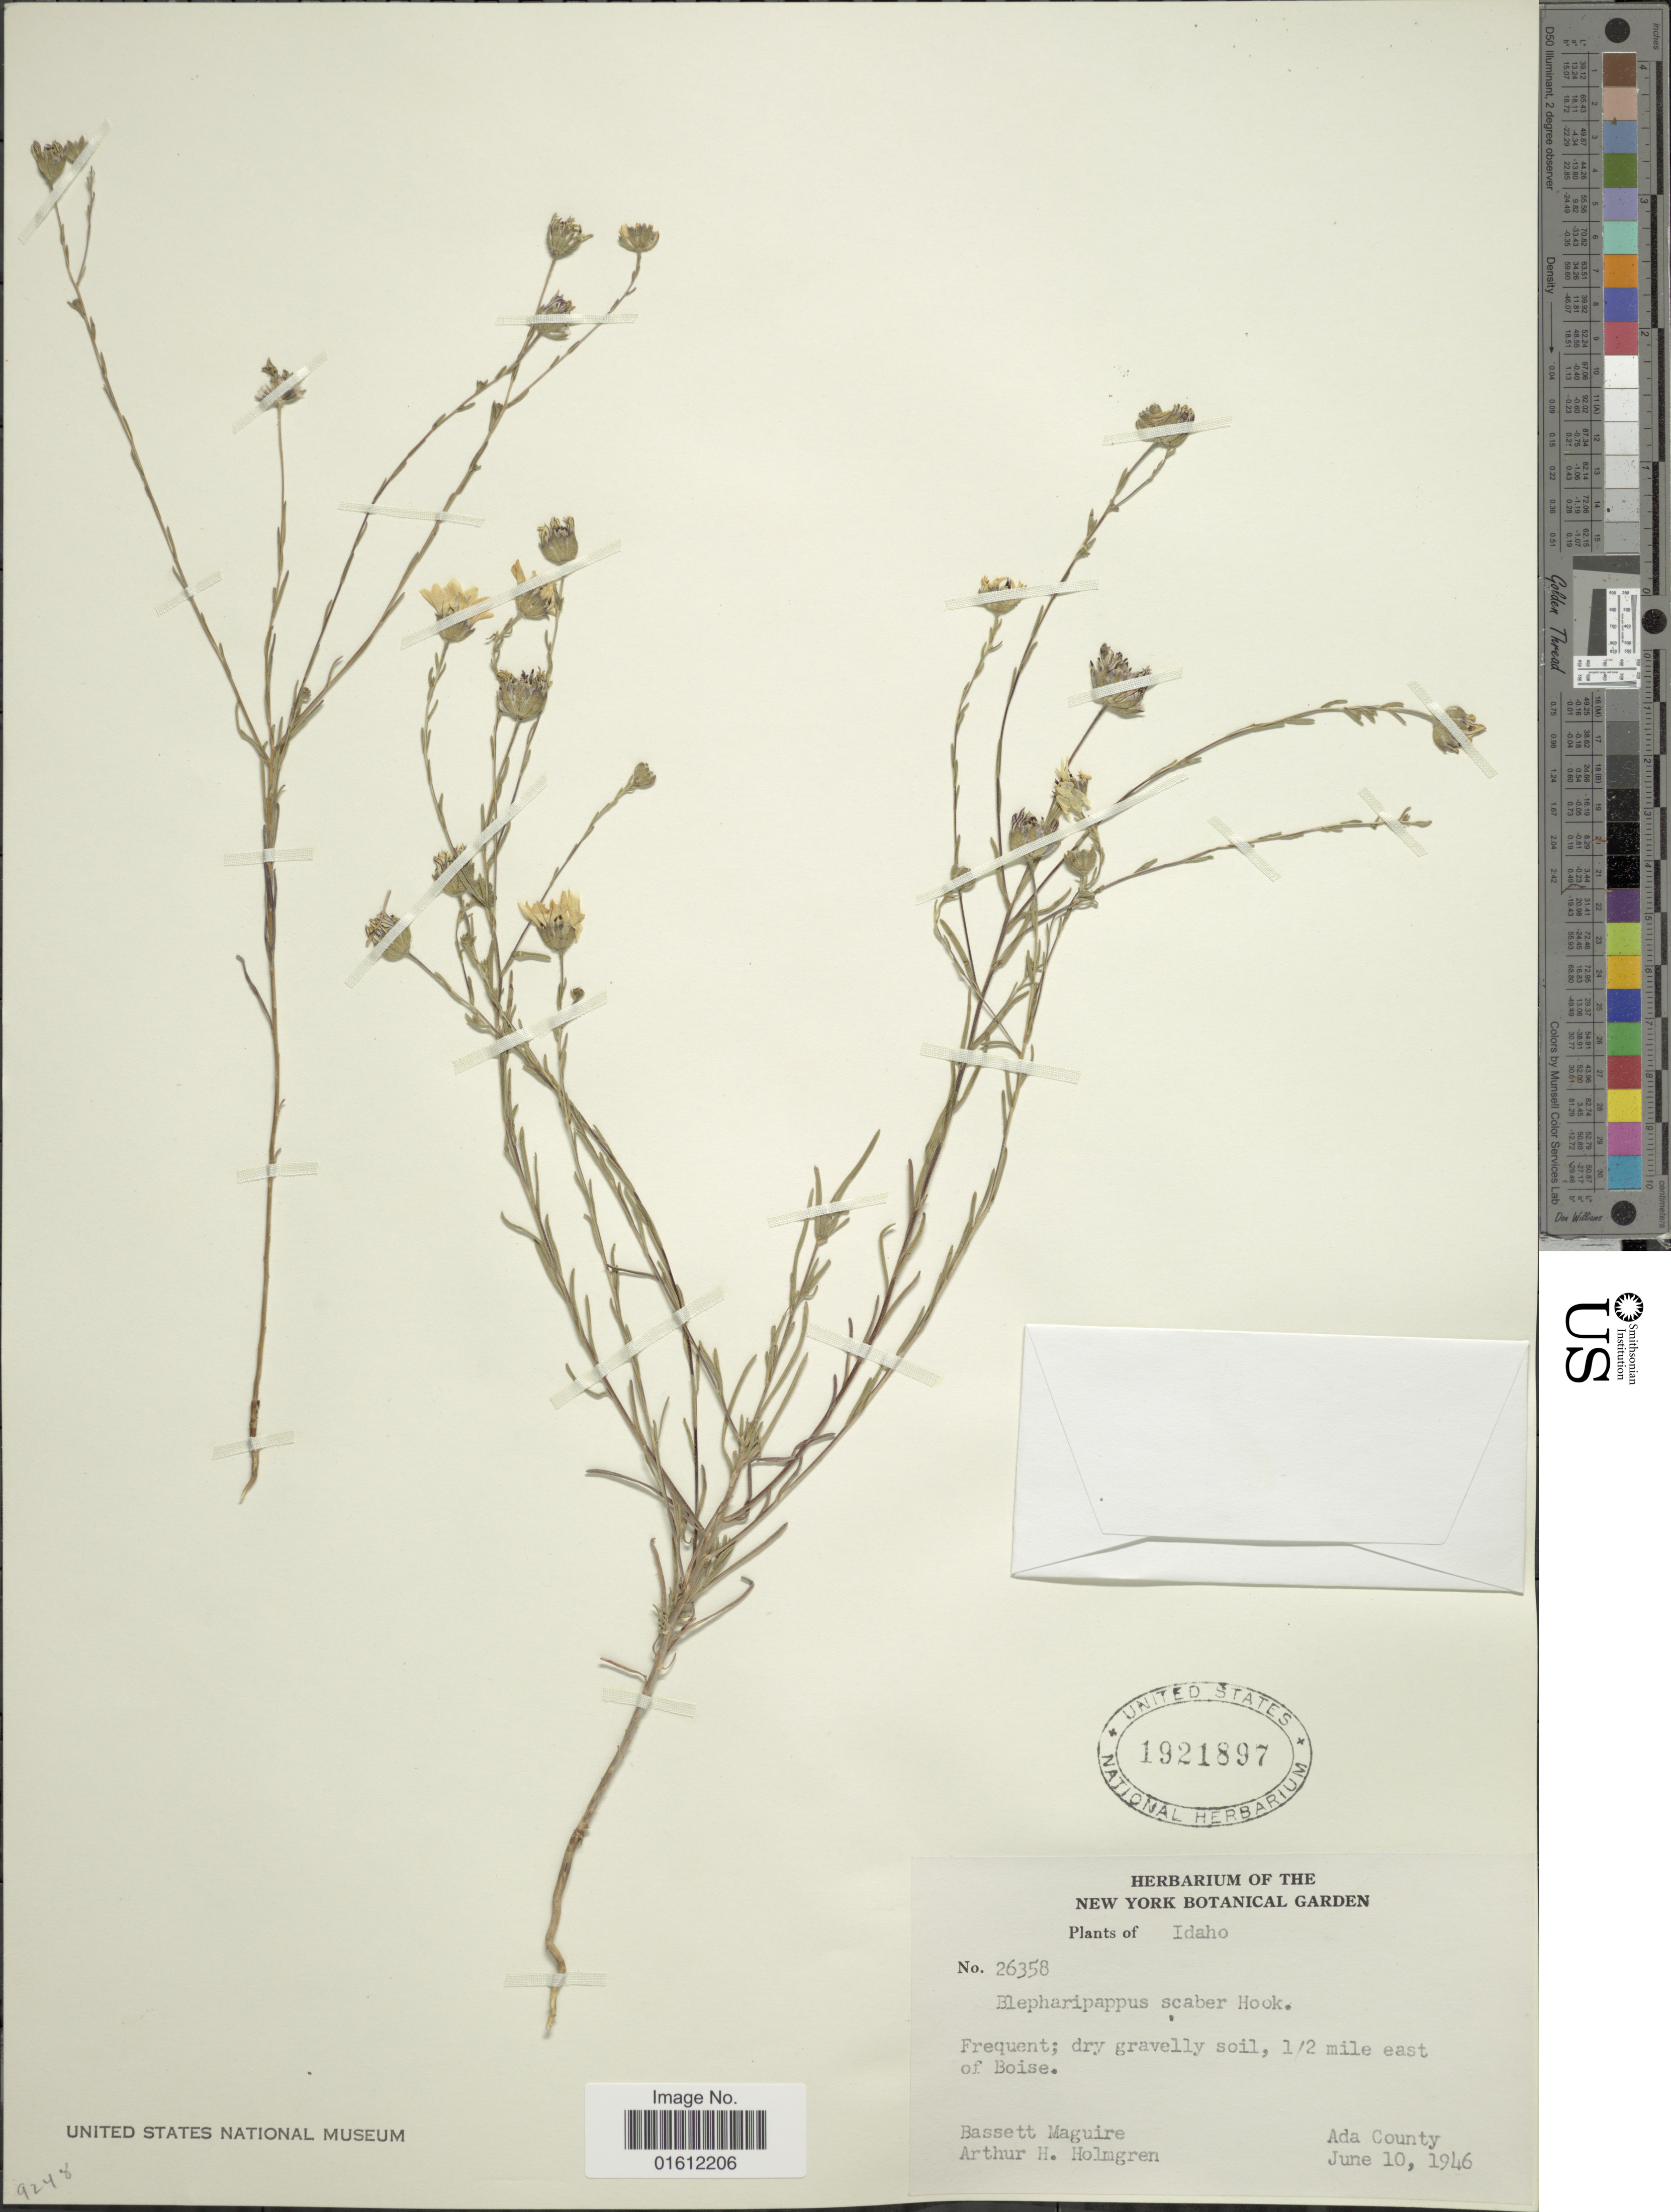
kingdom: Plantae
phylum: Tracheophyta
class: Magnoliopsida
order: Asterales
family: Asteraceae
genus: Blepharipappus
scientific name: Blepharipappus scaber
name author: Hook.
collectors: B. Maguire & A. H. Holmgren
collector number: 26358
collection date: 1946-06-10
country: United States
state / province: Idaho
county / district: Ada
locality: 1/2 mile east of Boise, Ada County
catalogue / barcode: US 1921897